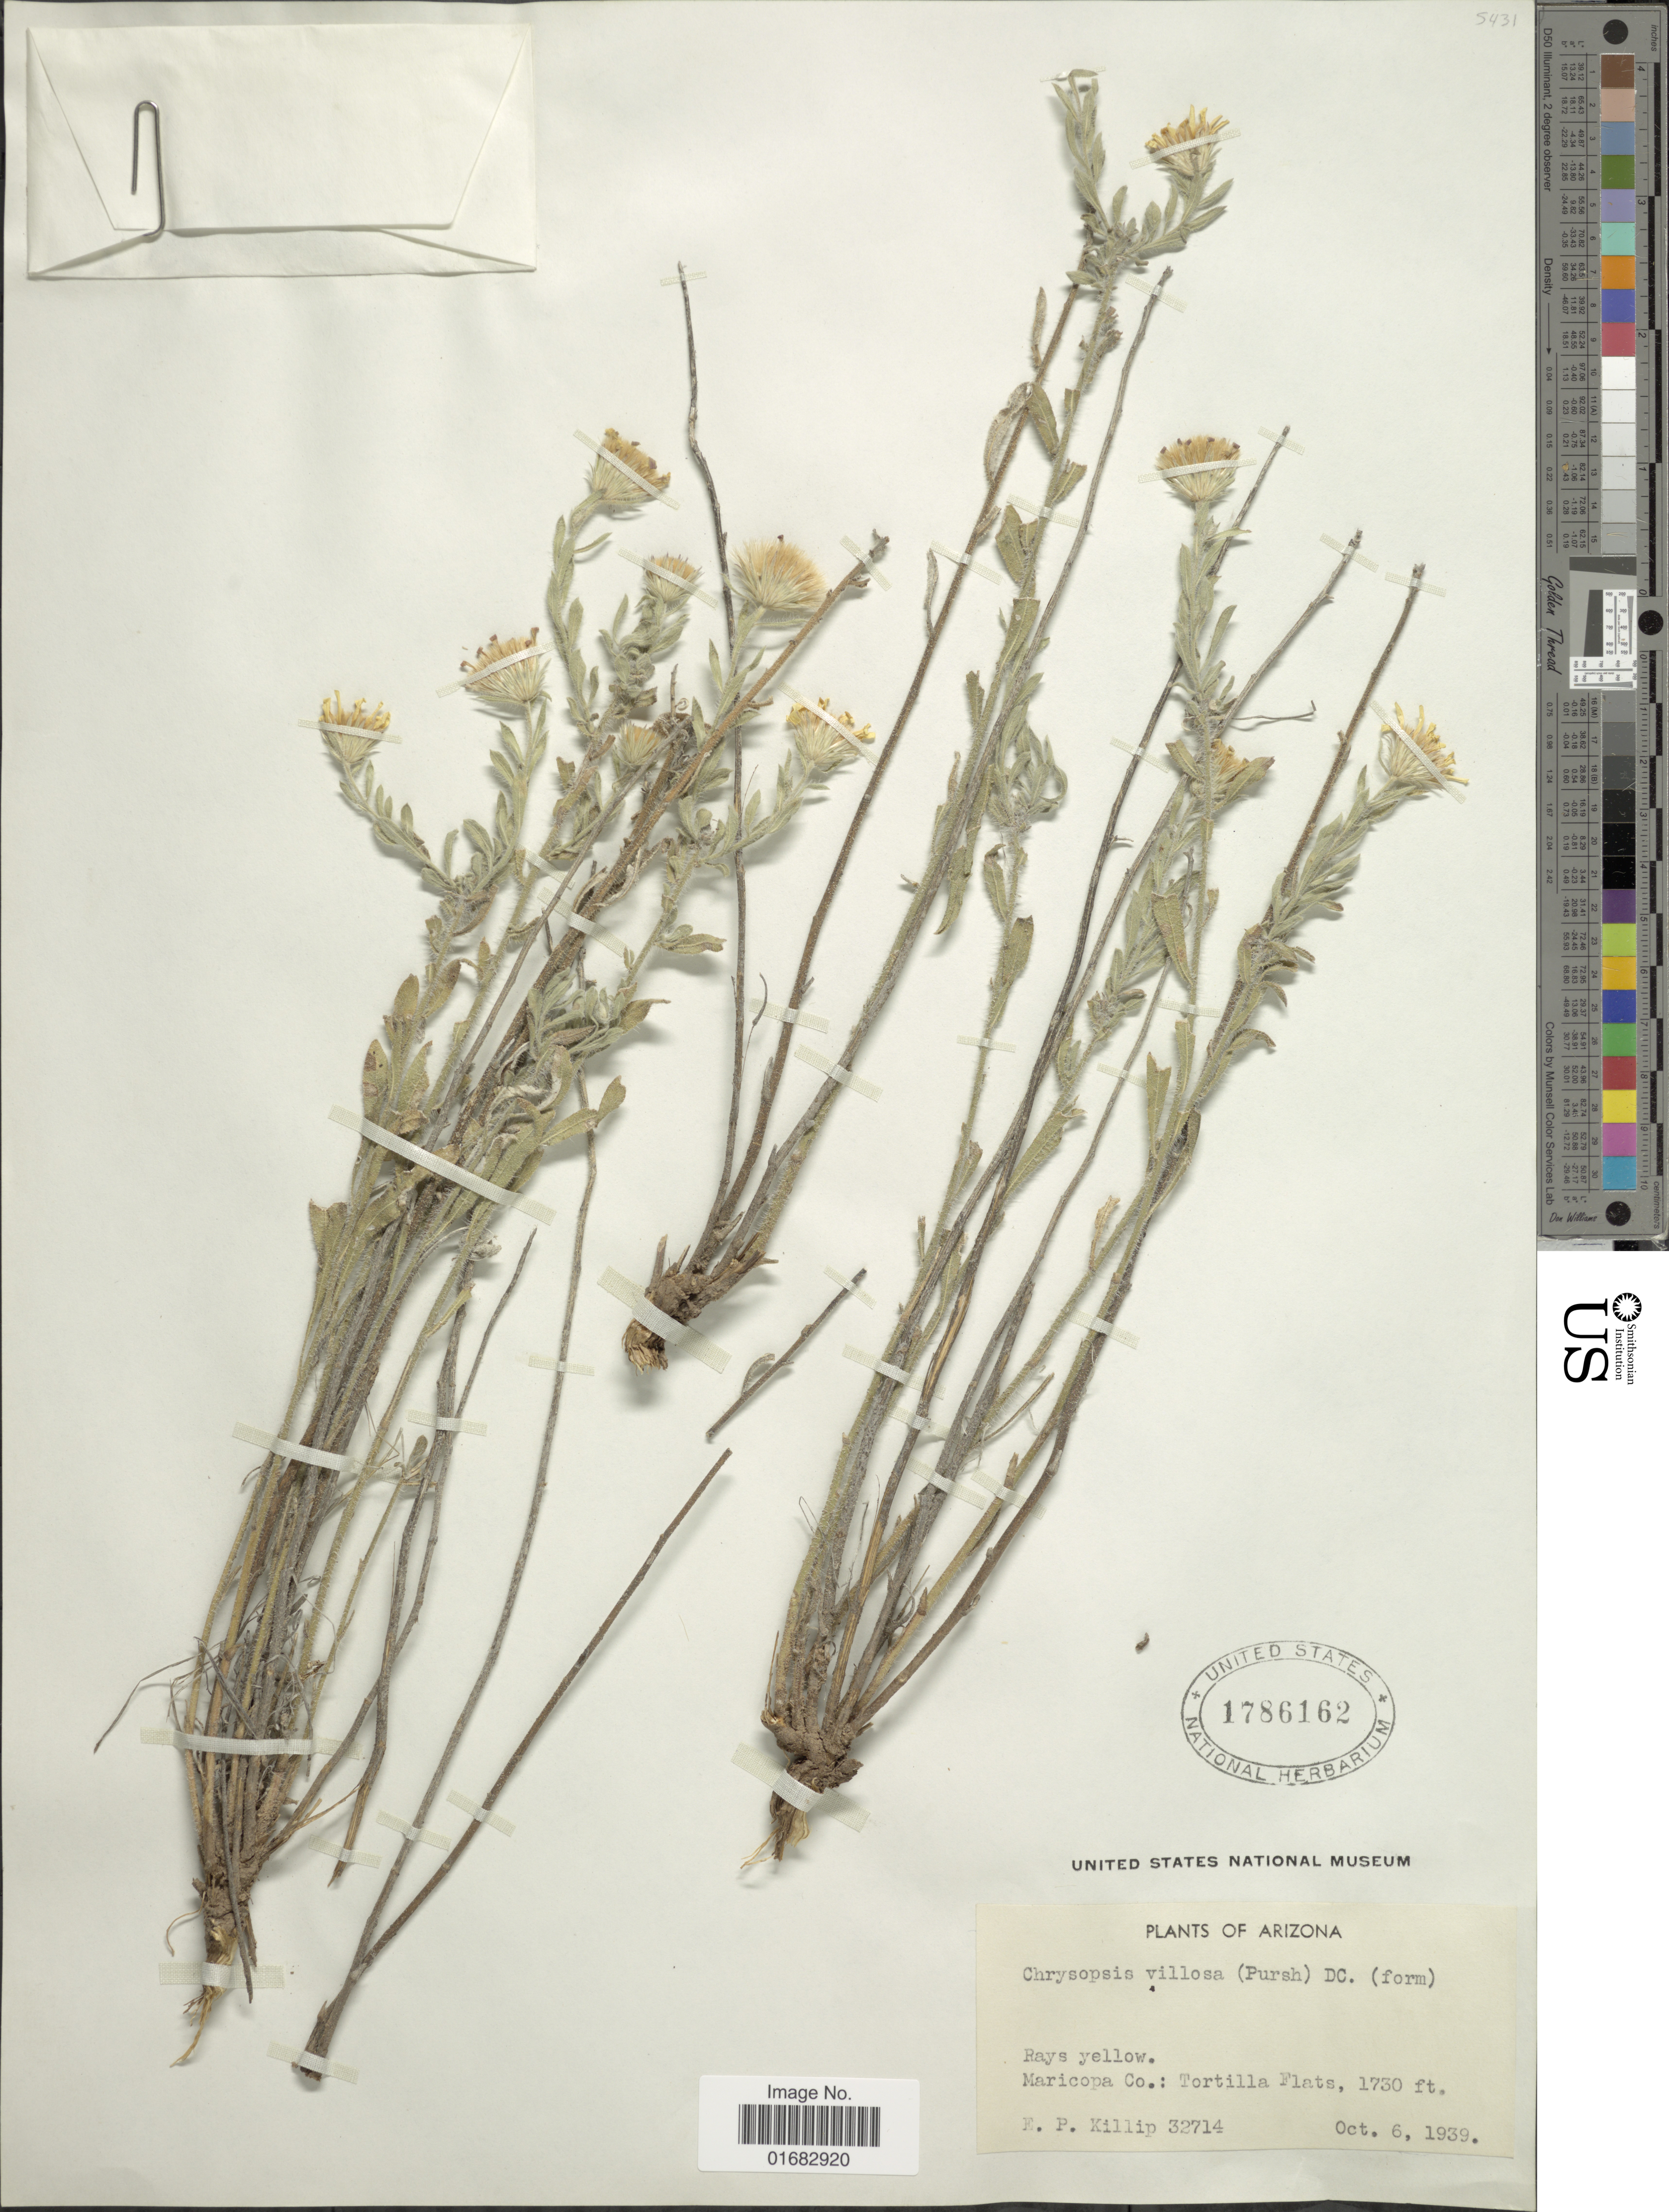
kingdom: Plantae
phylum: Tracheophyta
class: Magnoliopsida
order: Asterales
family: Asteraceae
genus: Heterotheca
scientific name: Heterotheca villosa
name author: (Pursh) Shinners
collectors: E. P. Killip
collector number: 32714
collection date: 1939-10-06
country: United States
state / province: Arizona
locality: Maricopa Co.: Tortilla Flats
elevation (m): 527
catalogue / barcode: US 1786162